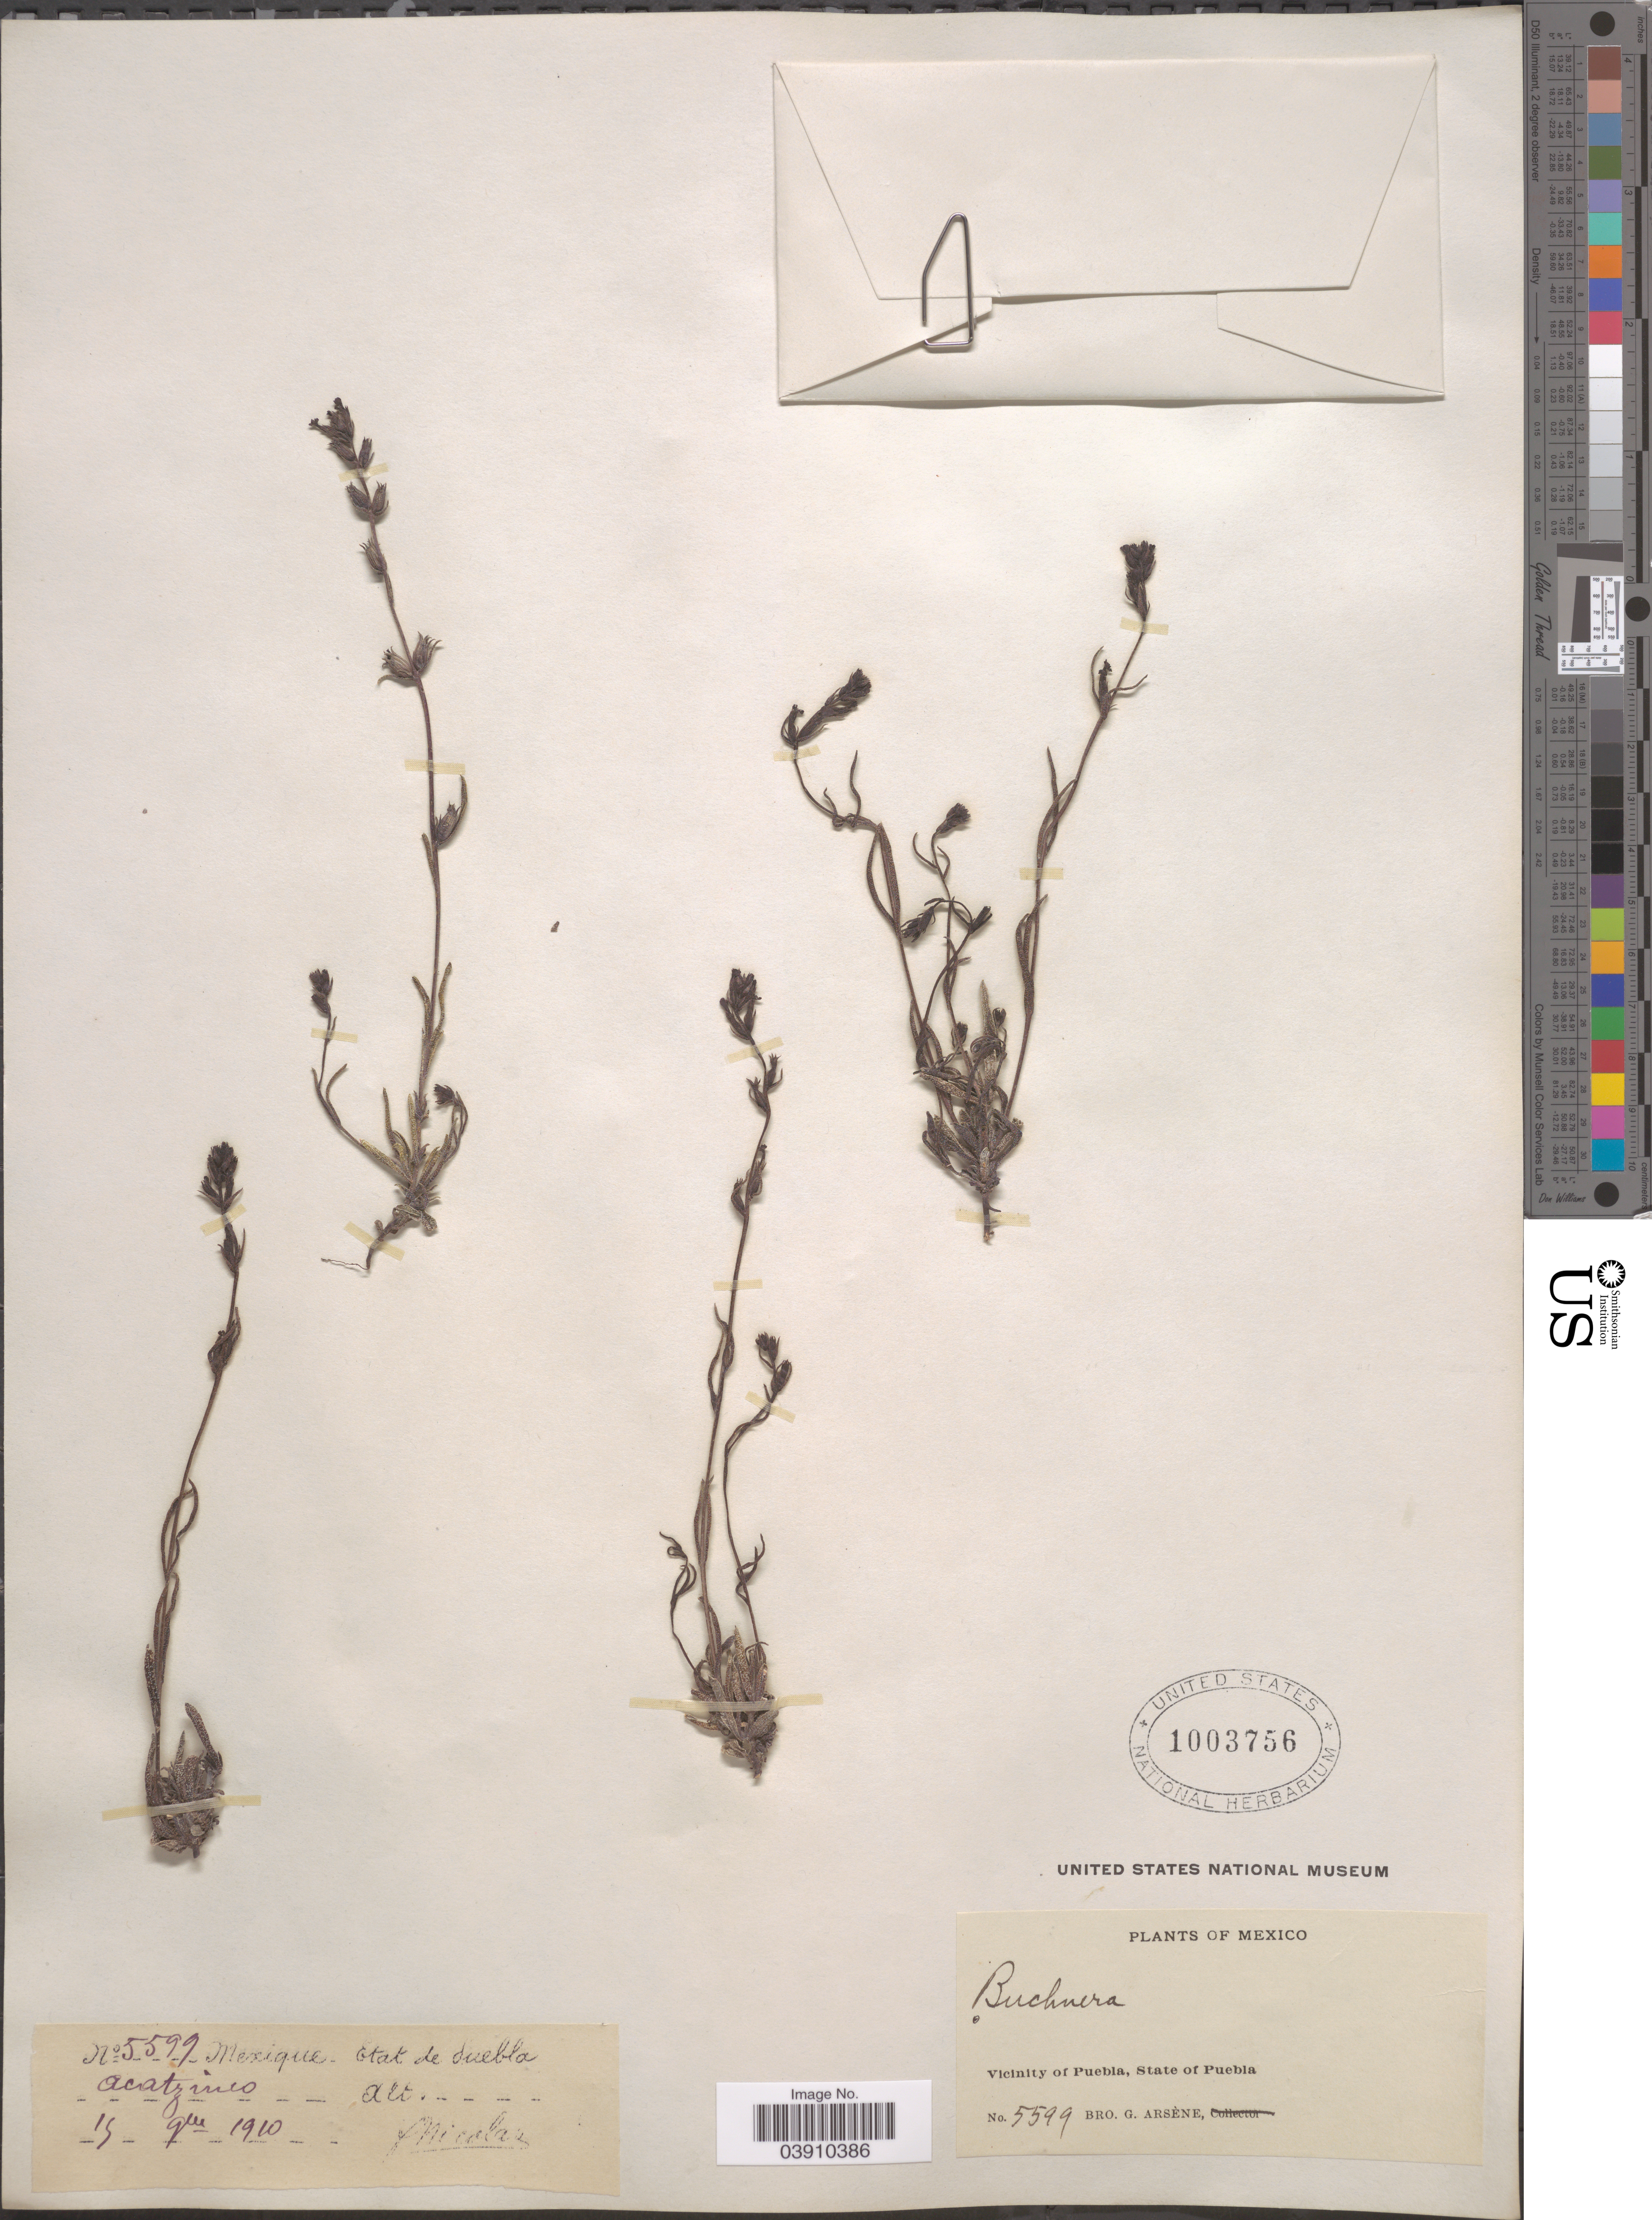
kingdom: Plantae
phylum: Tracheophyta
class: Magnoliopsida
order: Lamiales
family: Orobanchaceae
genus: Buchnera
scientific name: Buchnera pusilla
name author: Kunth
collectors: Bro. G. Arsène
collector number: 5599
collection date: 1910-06-15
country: Mexico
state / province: Puebla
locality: Etat de Puebla. Acatzingo. Vicinity of Puebla.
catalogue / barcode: US 1003756